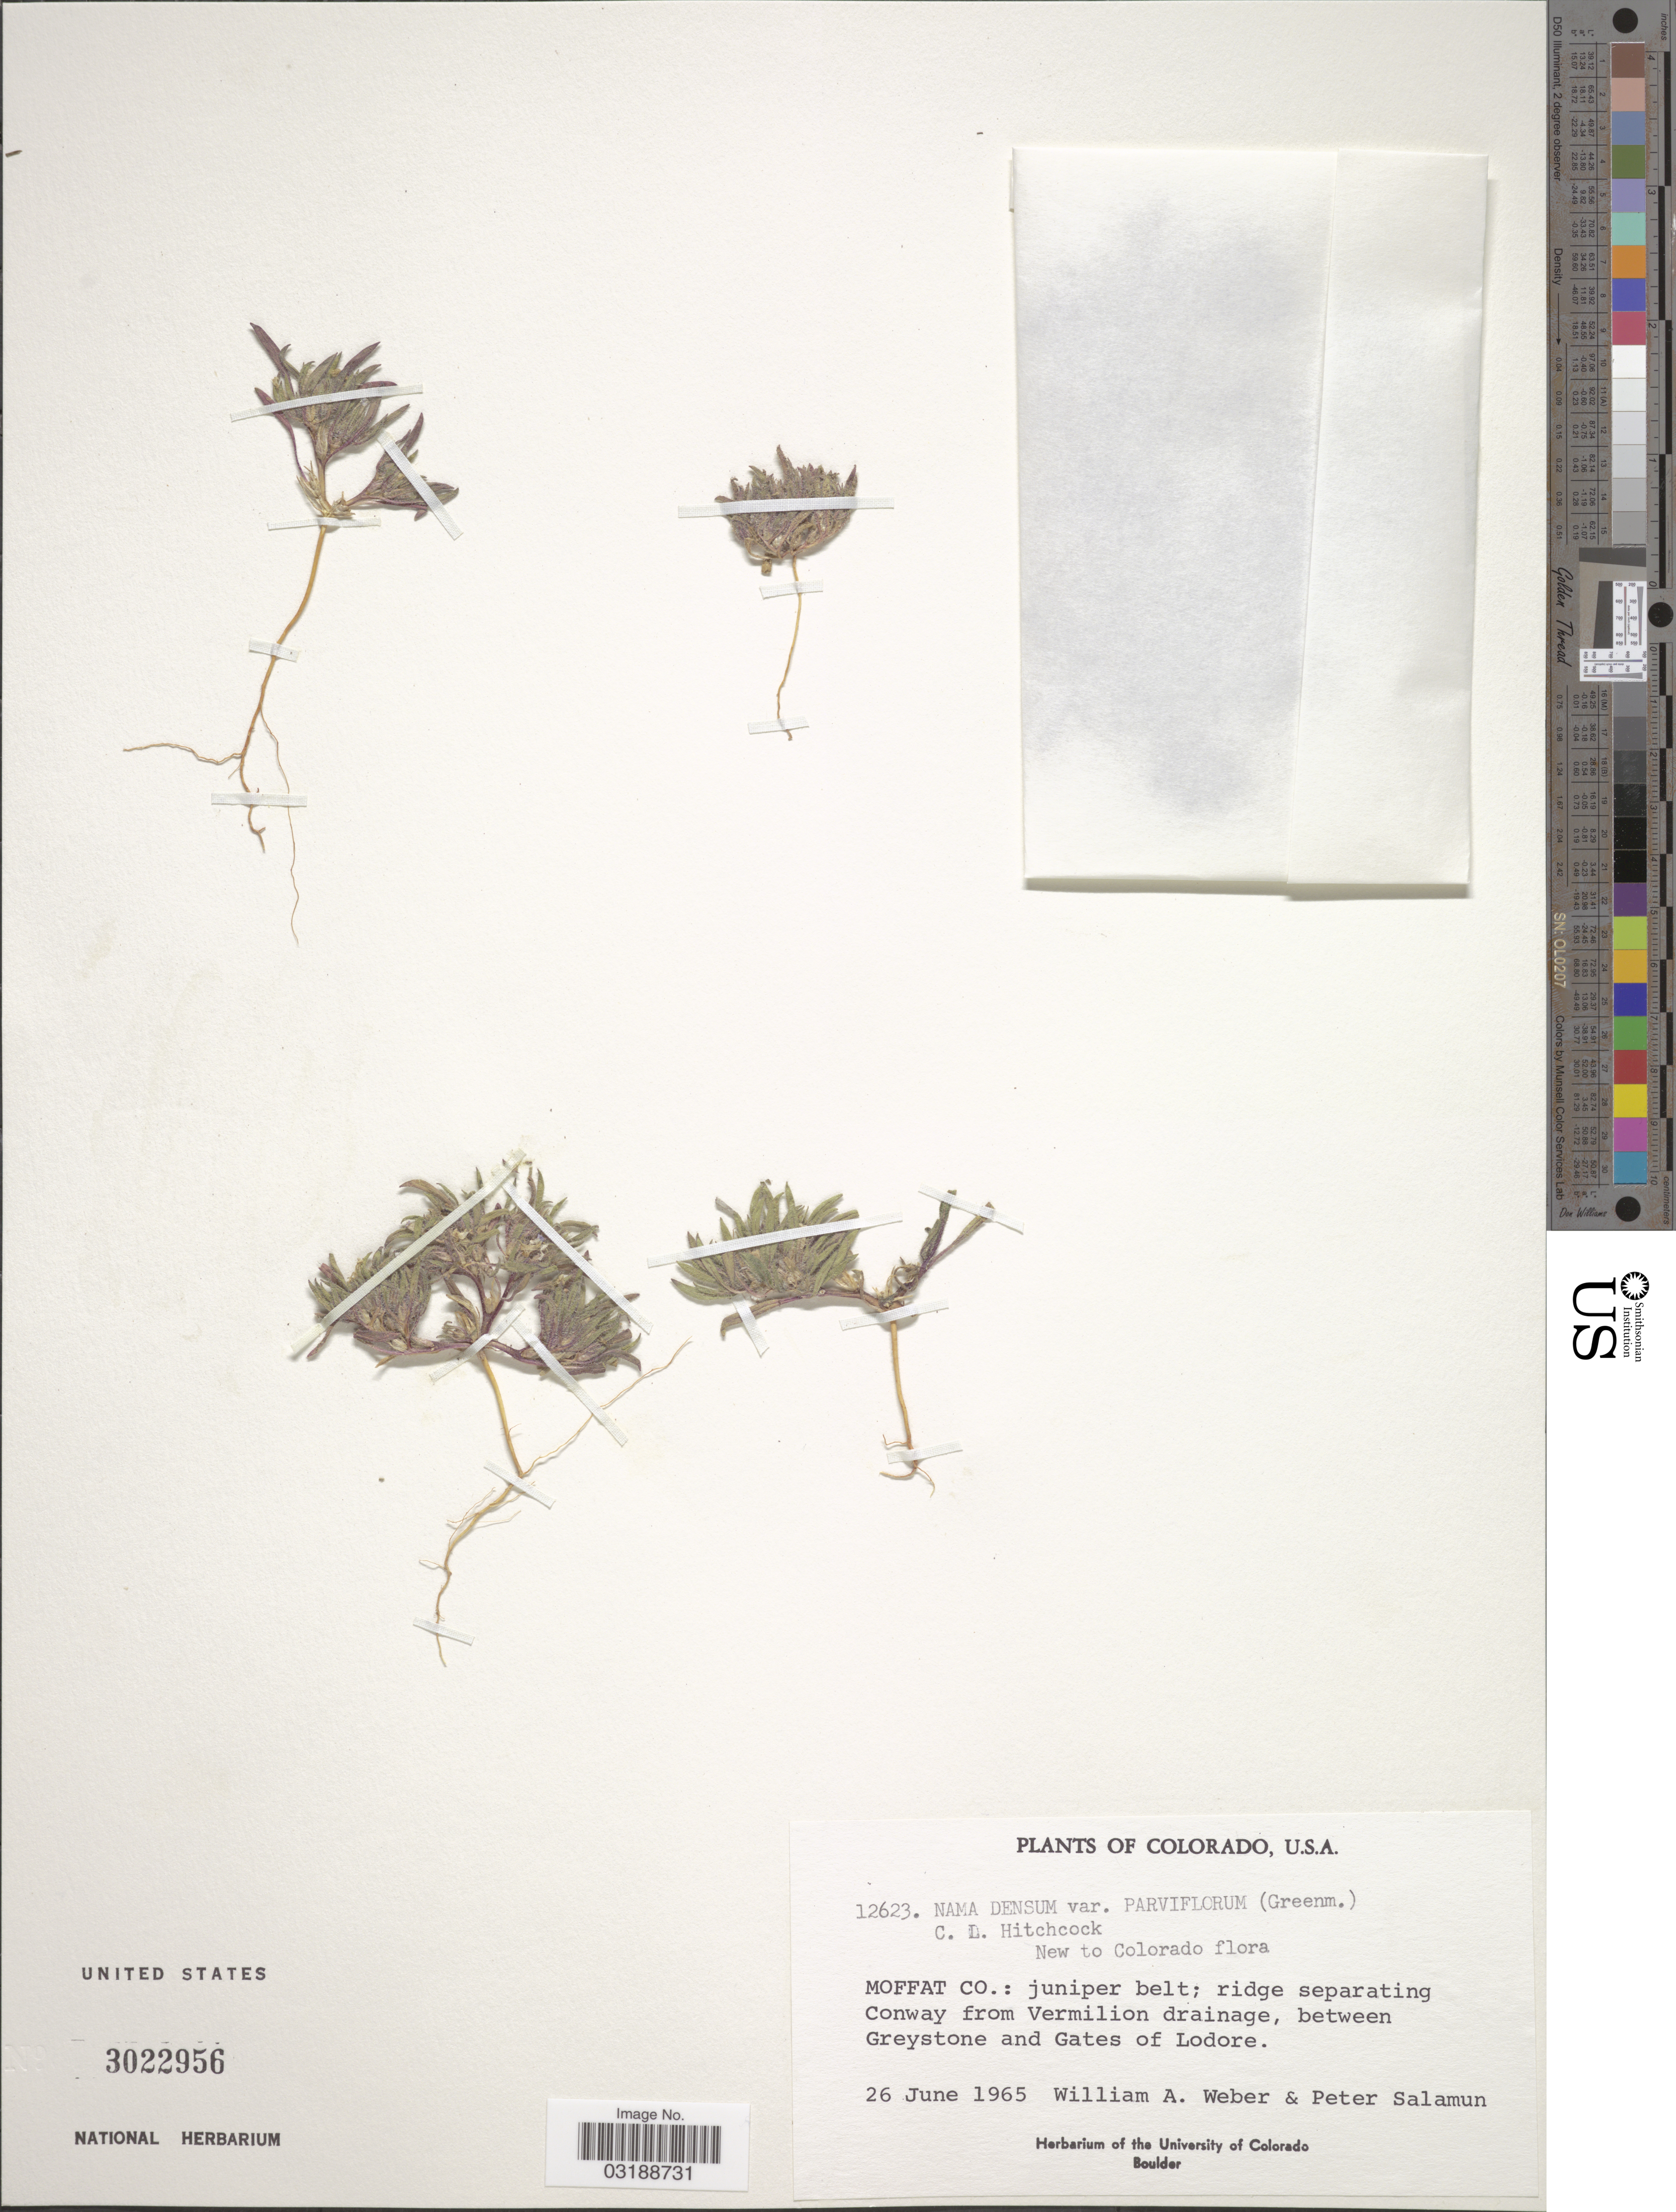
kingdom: Plantae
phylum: Tracheophyta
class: Magnoliopsida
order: Boraginales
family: Namaceae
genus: Nama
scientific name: Nama sp.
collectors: W. A. Weber & P. Salamun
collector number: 12623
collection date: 1965-06-26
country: United States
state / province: Colorado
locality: Moffat Co.: juniper belt; ridge separating Conway from Vermilion drainage, between Greystone and Gates of Lodore.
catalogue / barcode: US 3022956